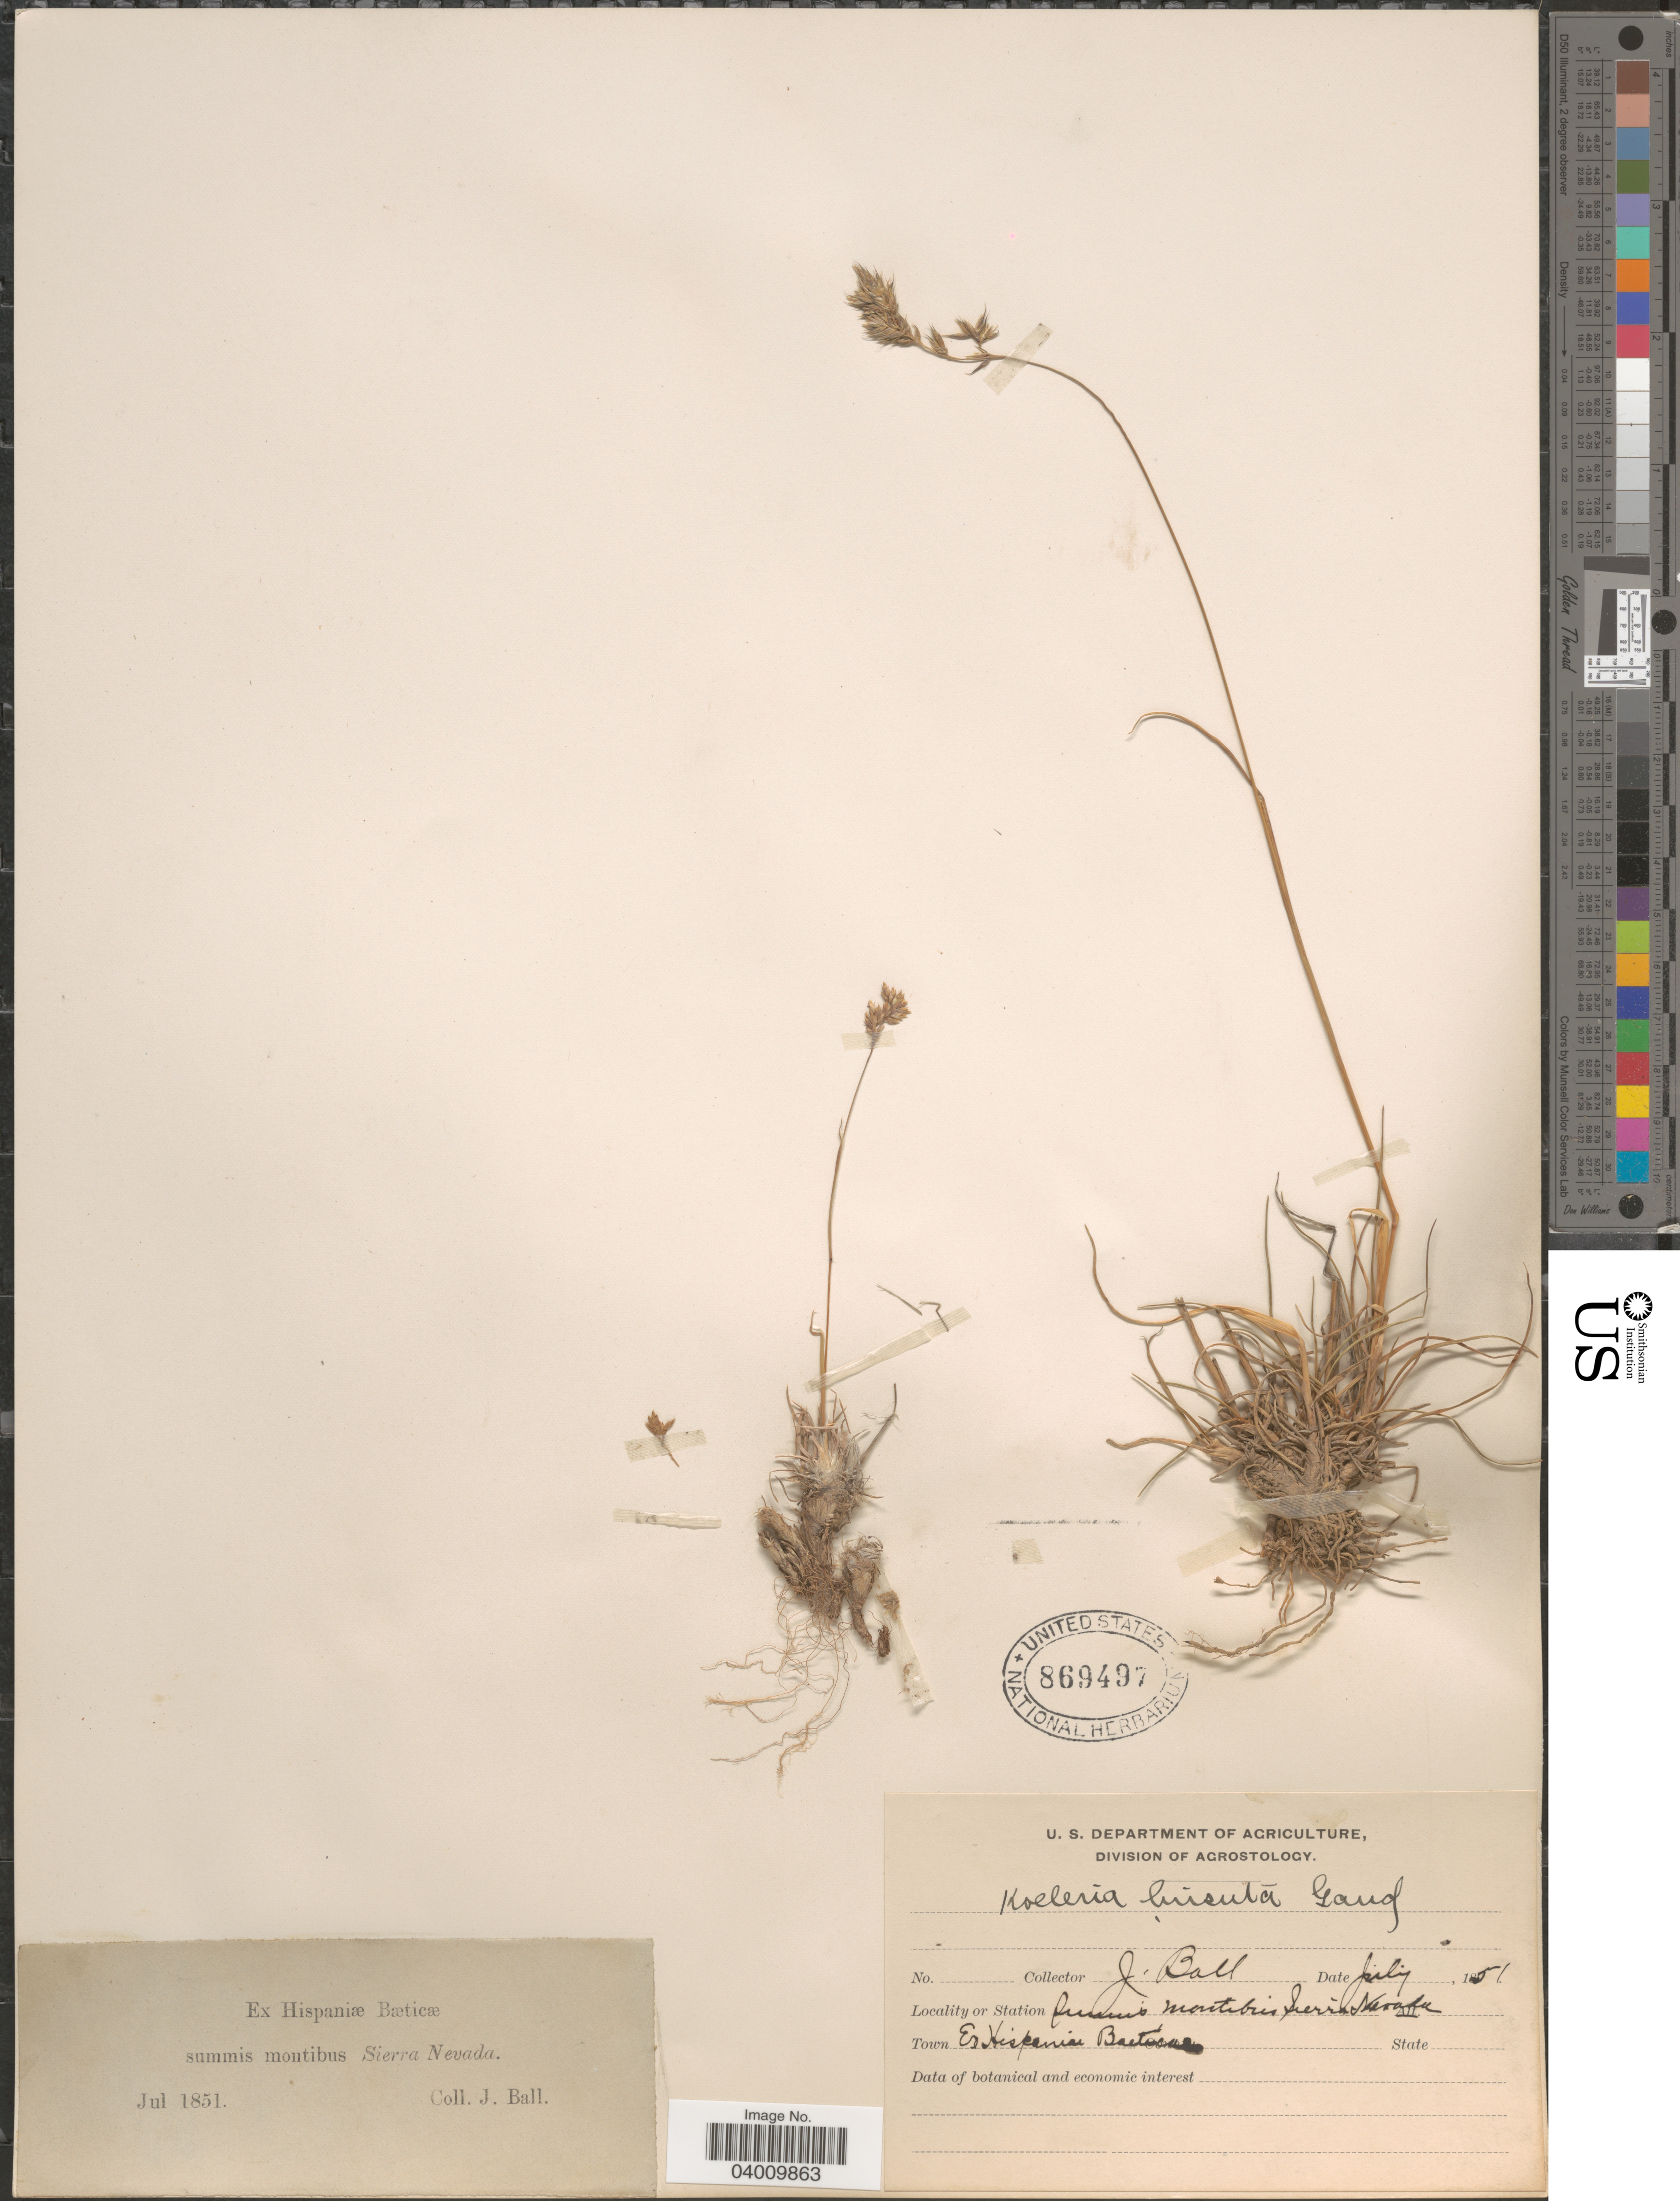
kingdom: Plantae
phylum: Tracheophyta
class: Liliopsida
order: Poales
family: Poaceae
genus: Koeleria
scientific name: Koeleria hirsuta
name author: Gaudin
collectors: J. Ball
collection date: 1851-07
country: Spain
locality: Ex Hispaniæ Bæticæ summis montibus Sierra Nevada. Station summit montibus Sierra Nevada.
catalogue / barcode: US 869497